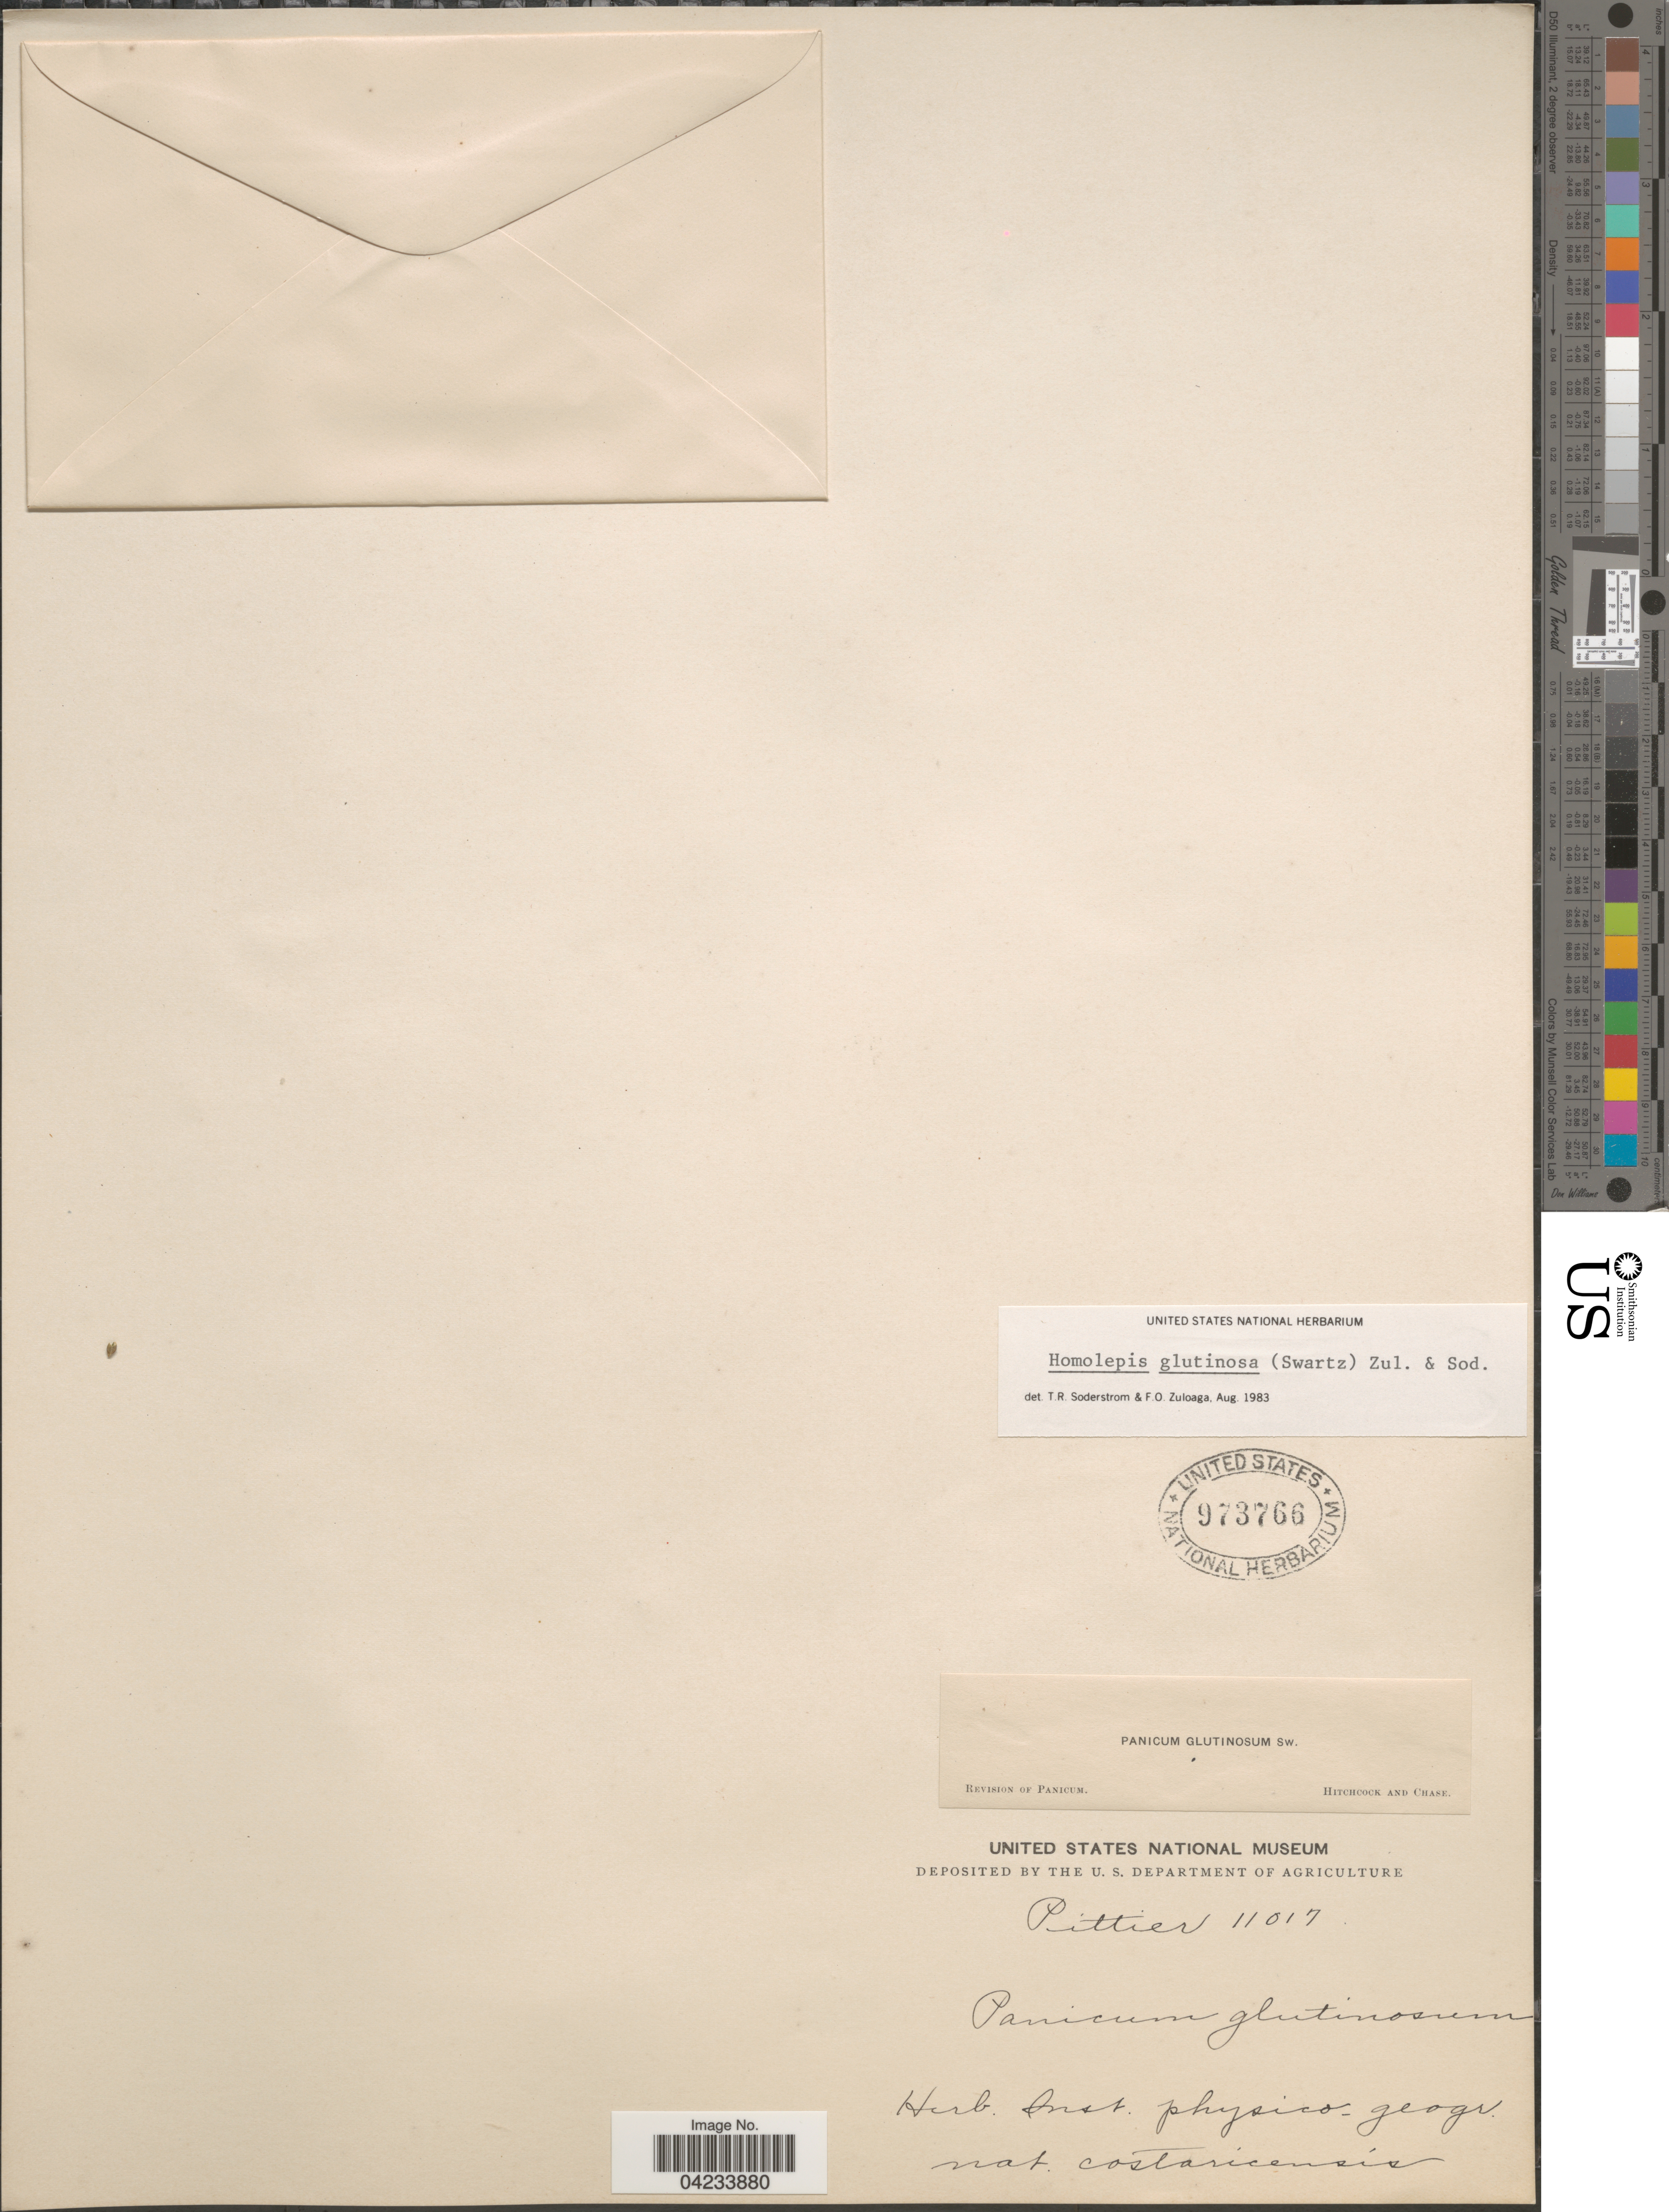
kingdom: Plantae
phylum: Tracheophyta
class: Liliopsida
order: Poales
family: Poaceae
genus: Homolepis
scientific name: Homolepis glutinosa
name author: (Sw.) Zuloaga & Soderstr.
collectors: Pittier, --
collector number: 11017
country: Costa Rica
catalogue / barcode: US 973766